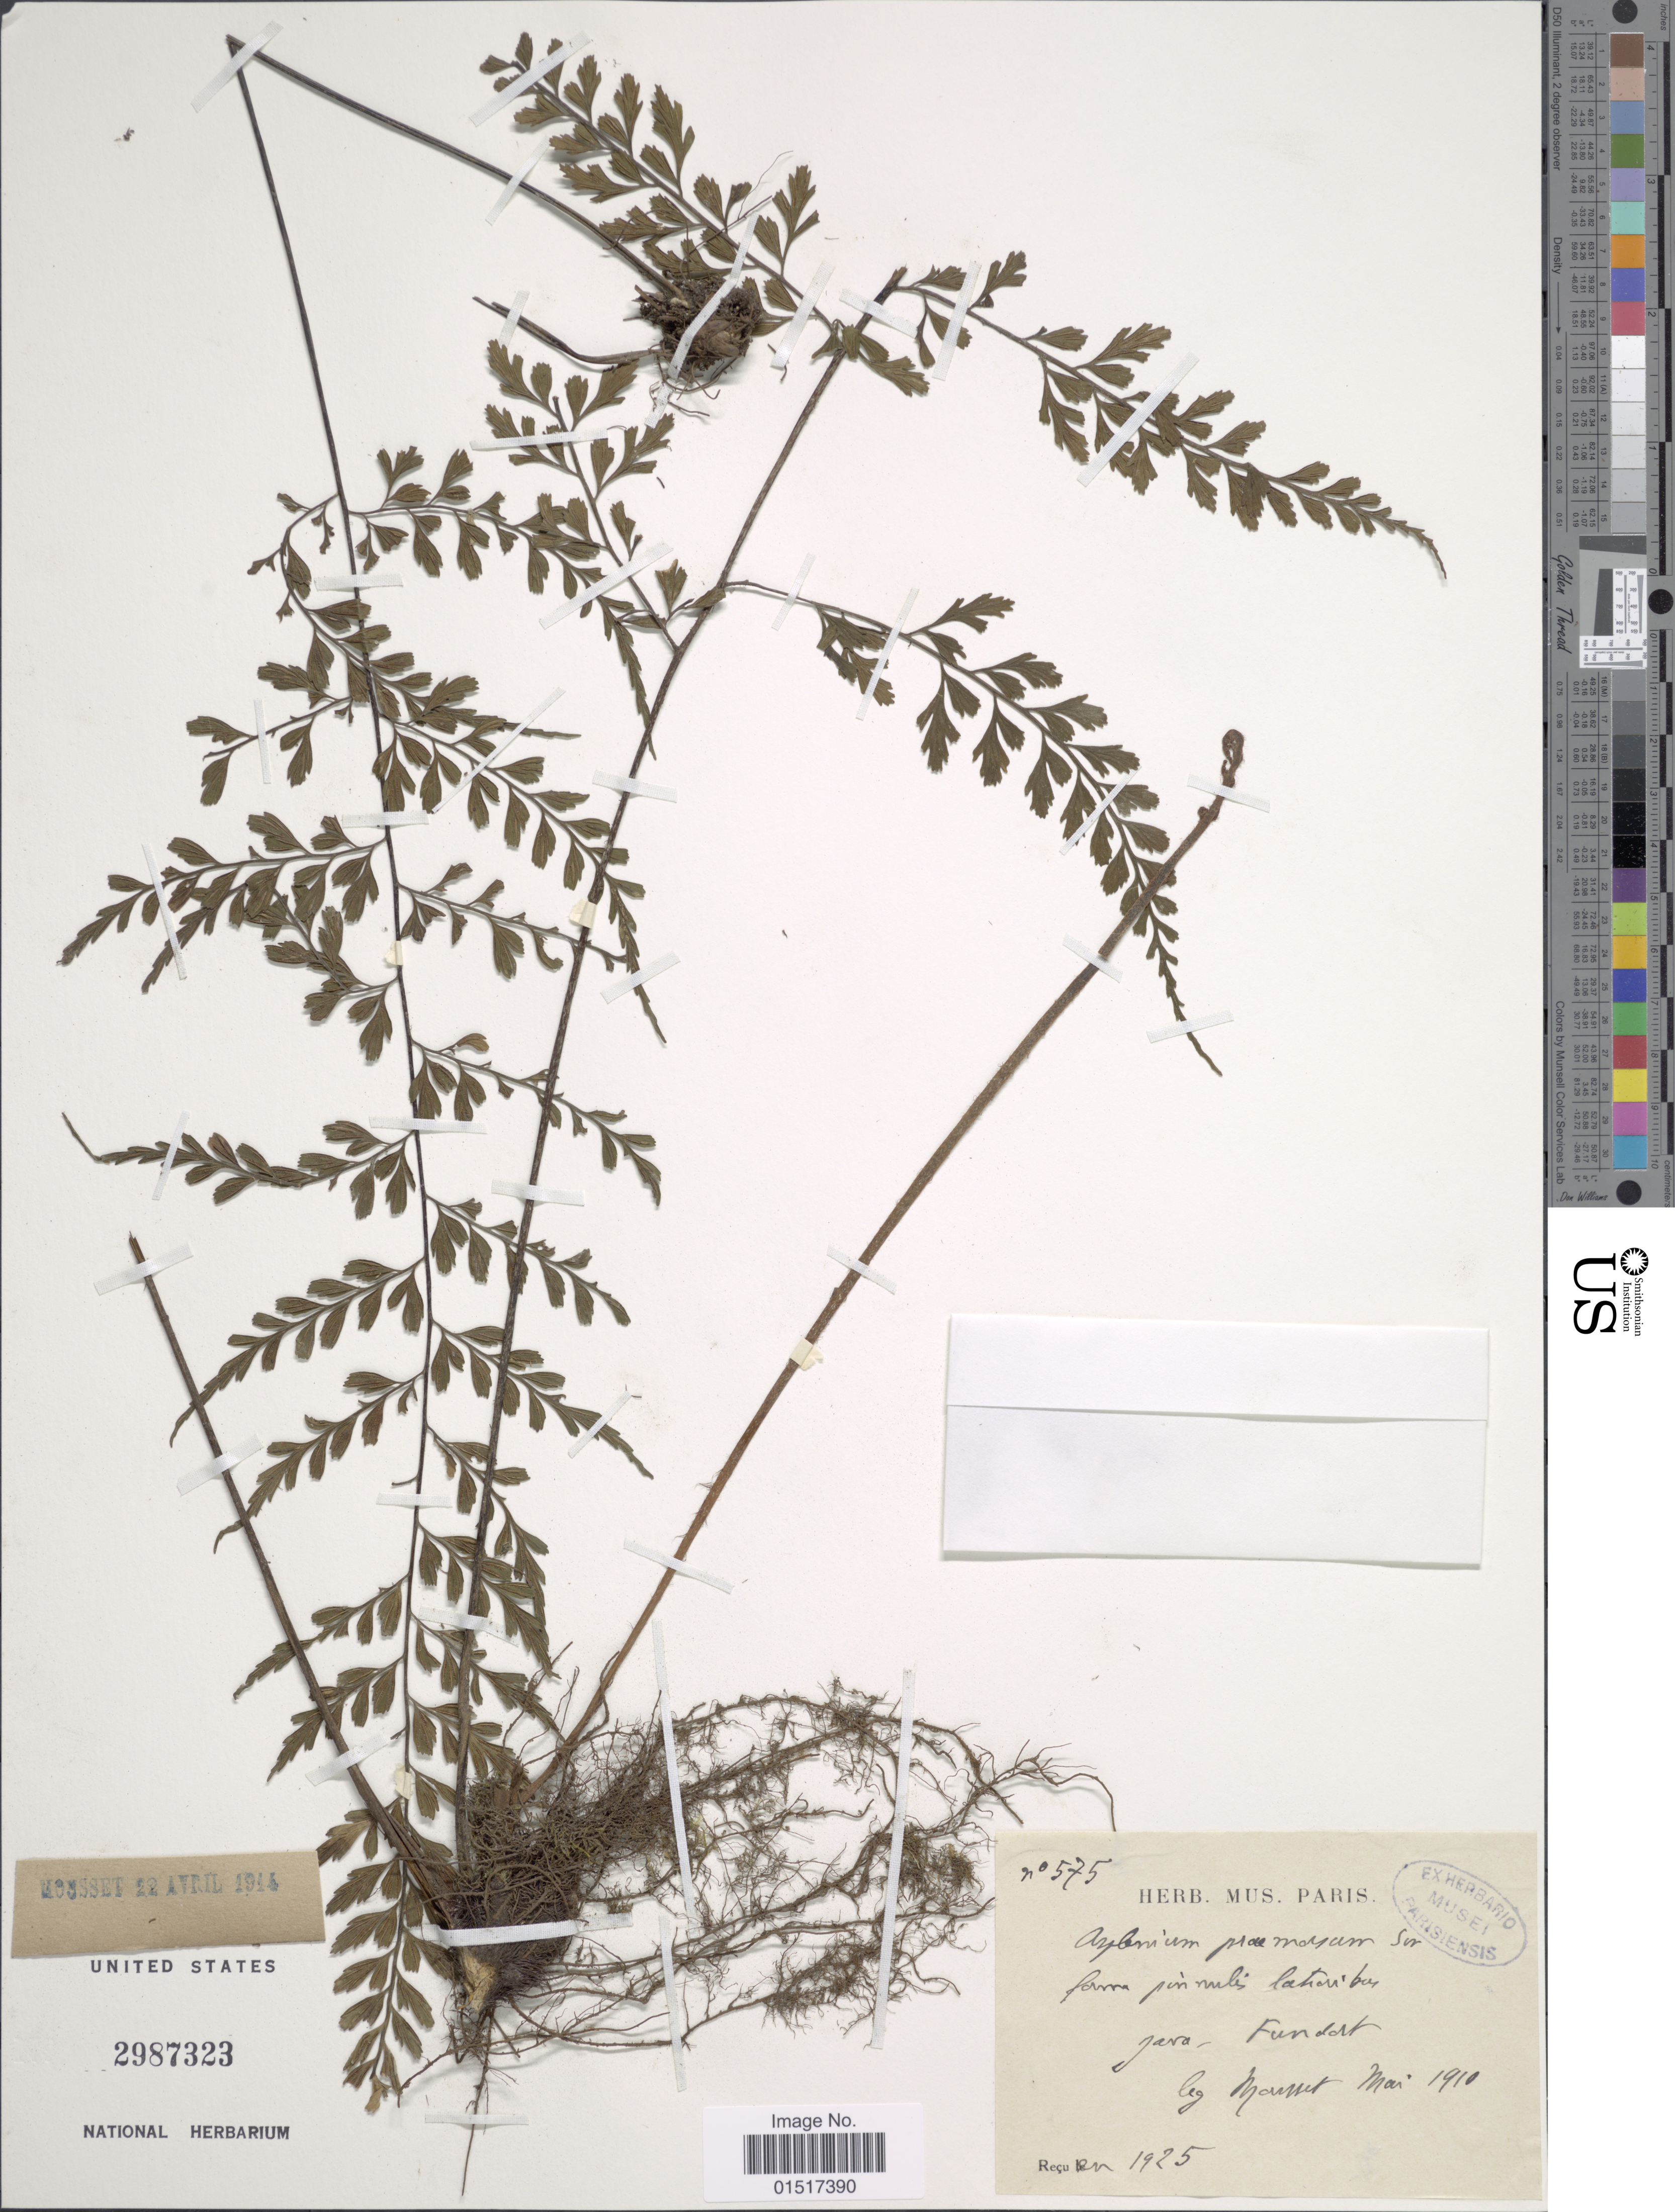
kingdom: Plantae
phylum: Tracheophyta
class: Polypodiopsida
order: Polypodiales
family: Aspleniaceae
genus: Asplenium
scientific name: Asplenium sp.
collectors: Mousset, --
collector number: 575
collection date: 1910-05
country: Indonesia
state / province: Java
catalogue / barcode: US 2987323